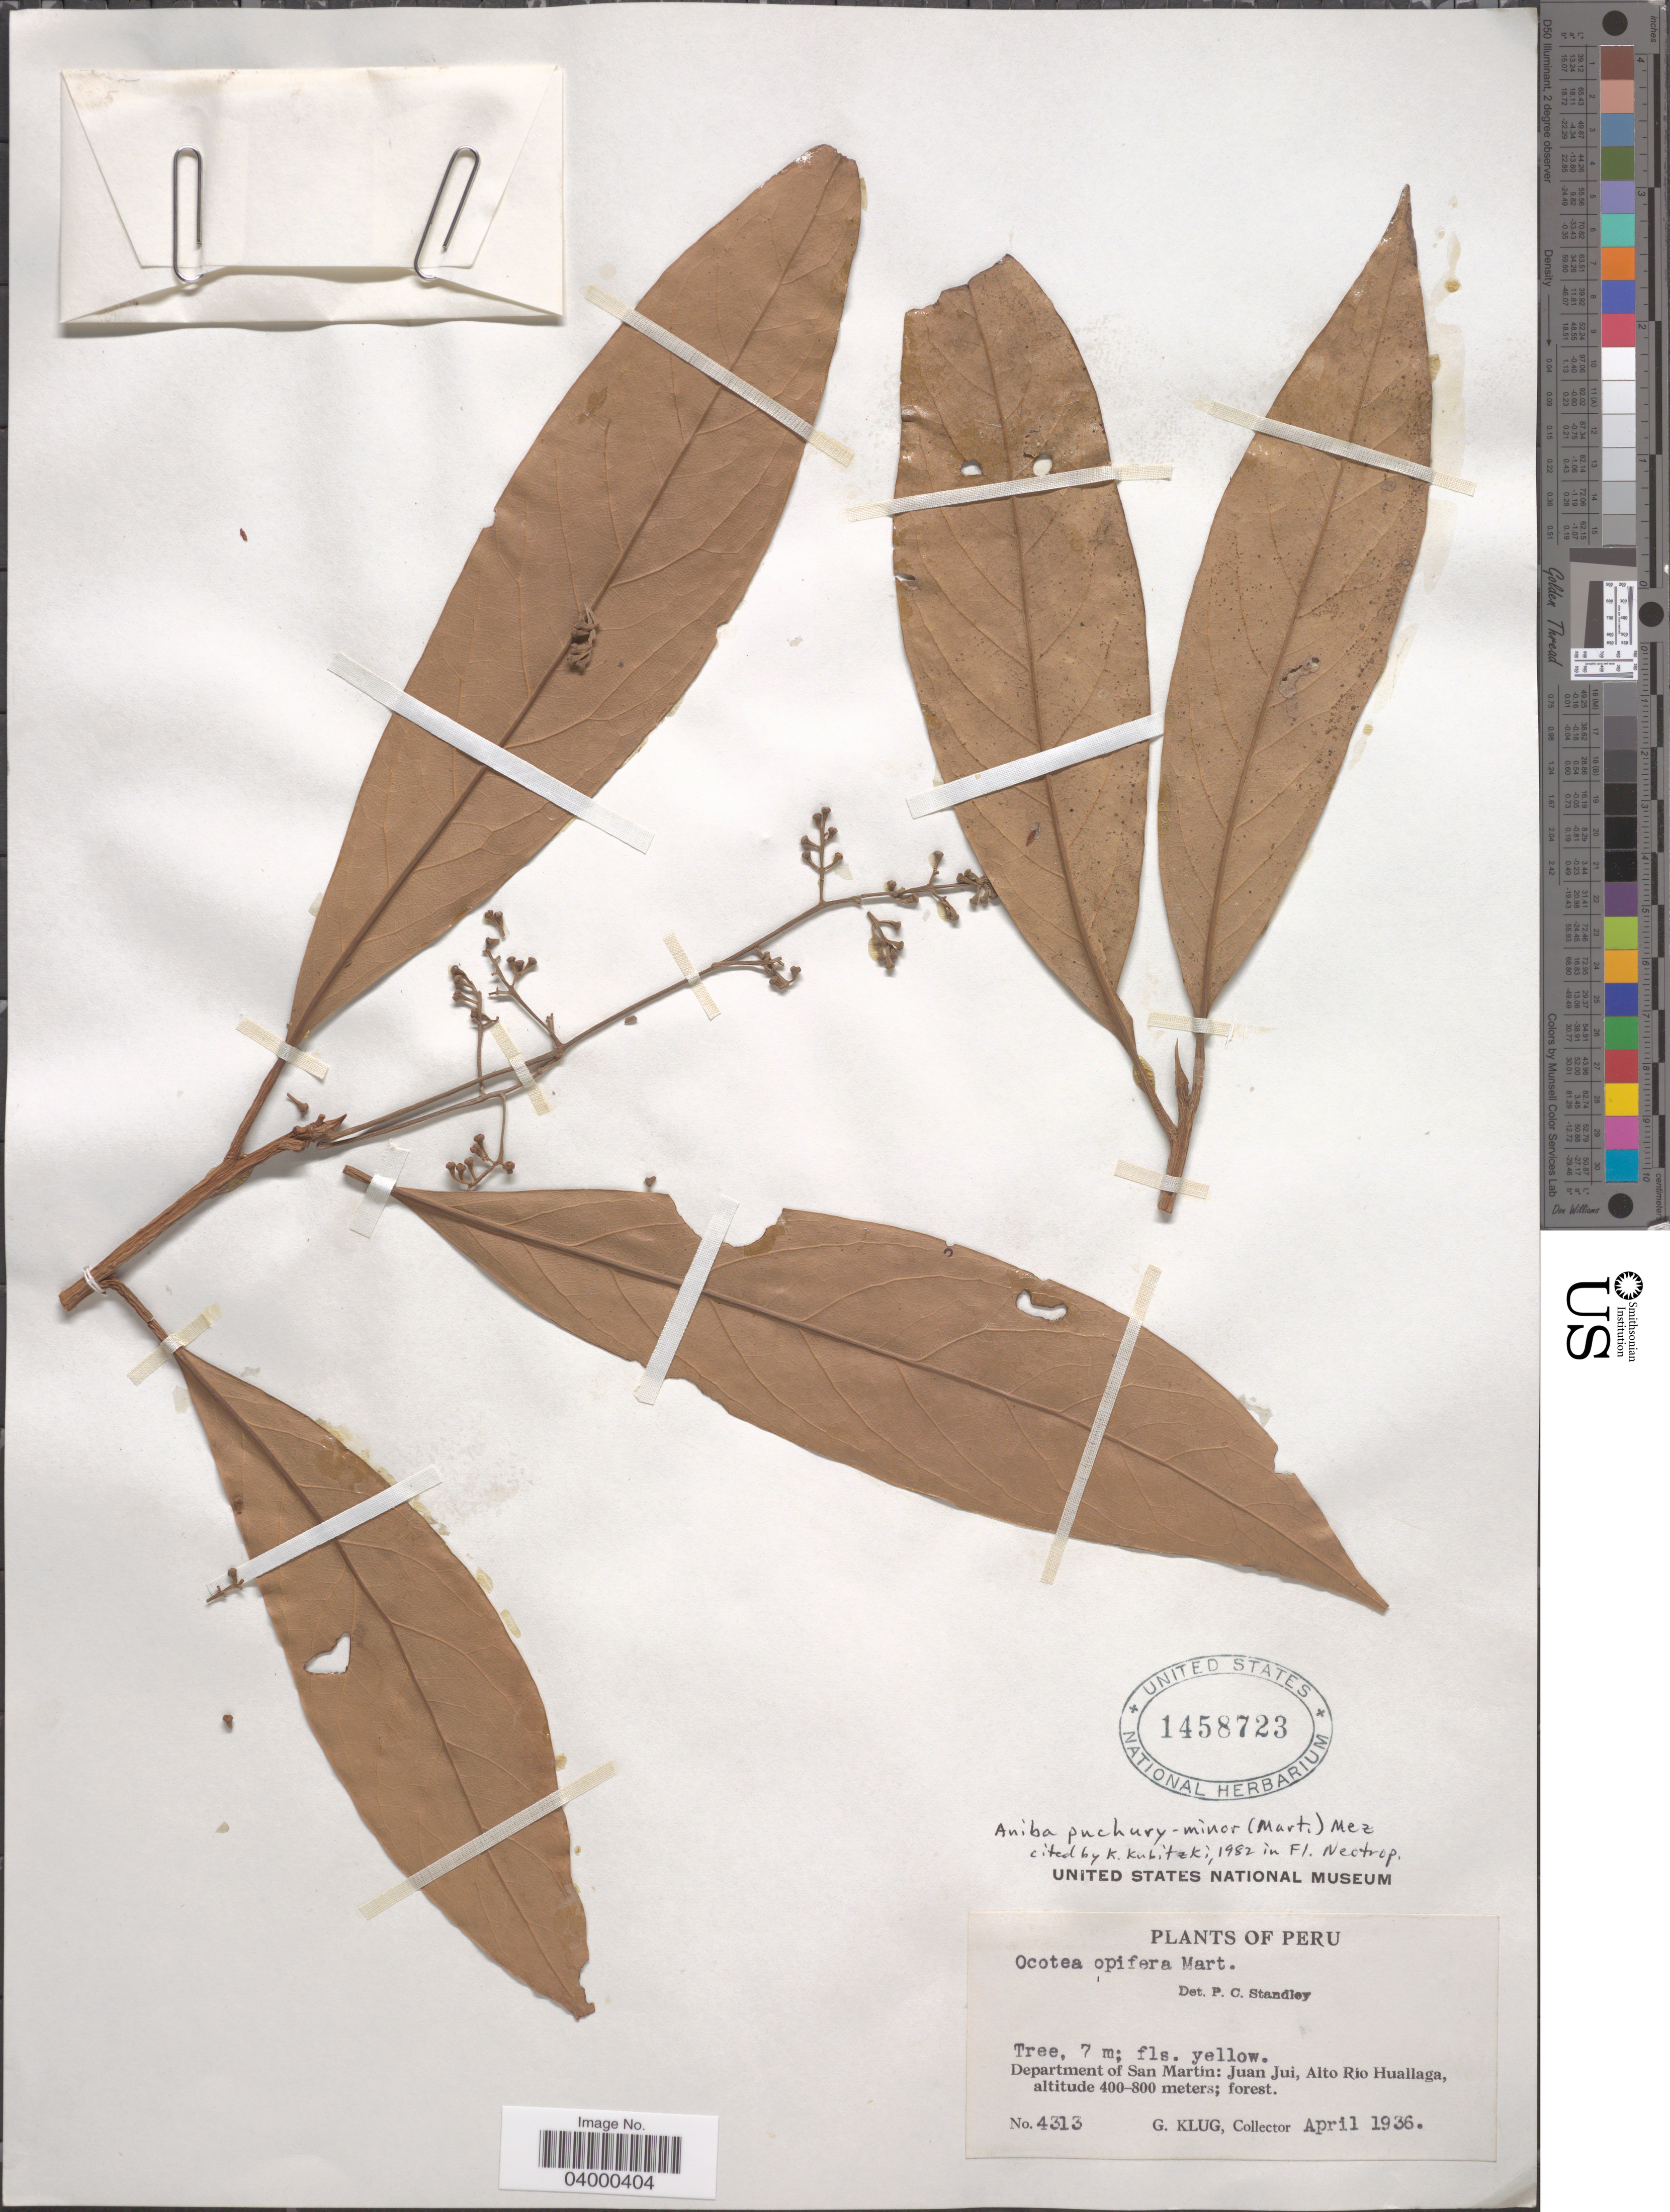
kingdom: Plantae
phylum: Tracheophyta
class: Magnoliopsida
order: Laurales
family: Lauraceae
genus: Aniba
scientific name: Aniba puchury-minor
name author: (Mart.) Mez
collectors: G. Klug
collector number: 4313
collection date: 1936-04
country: Peru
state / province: San Martín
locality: Department of San Martín: Juan Jui, Alto Río Huallaga.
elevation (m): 400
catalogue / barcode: US 1458723